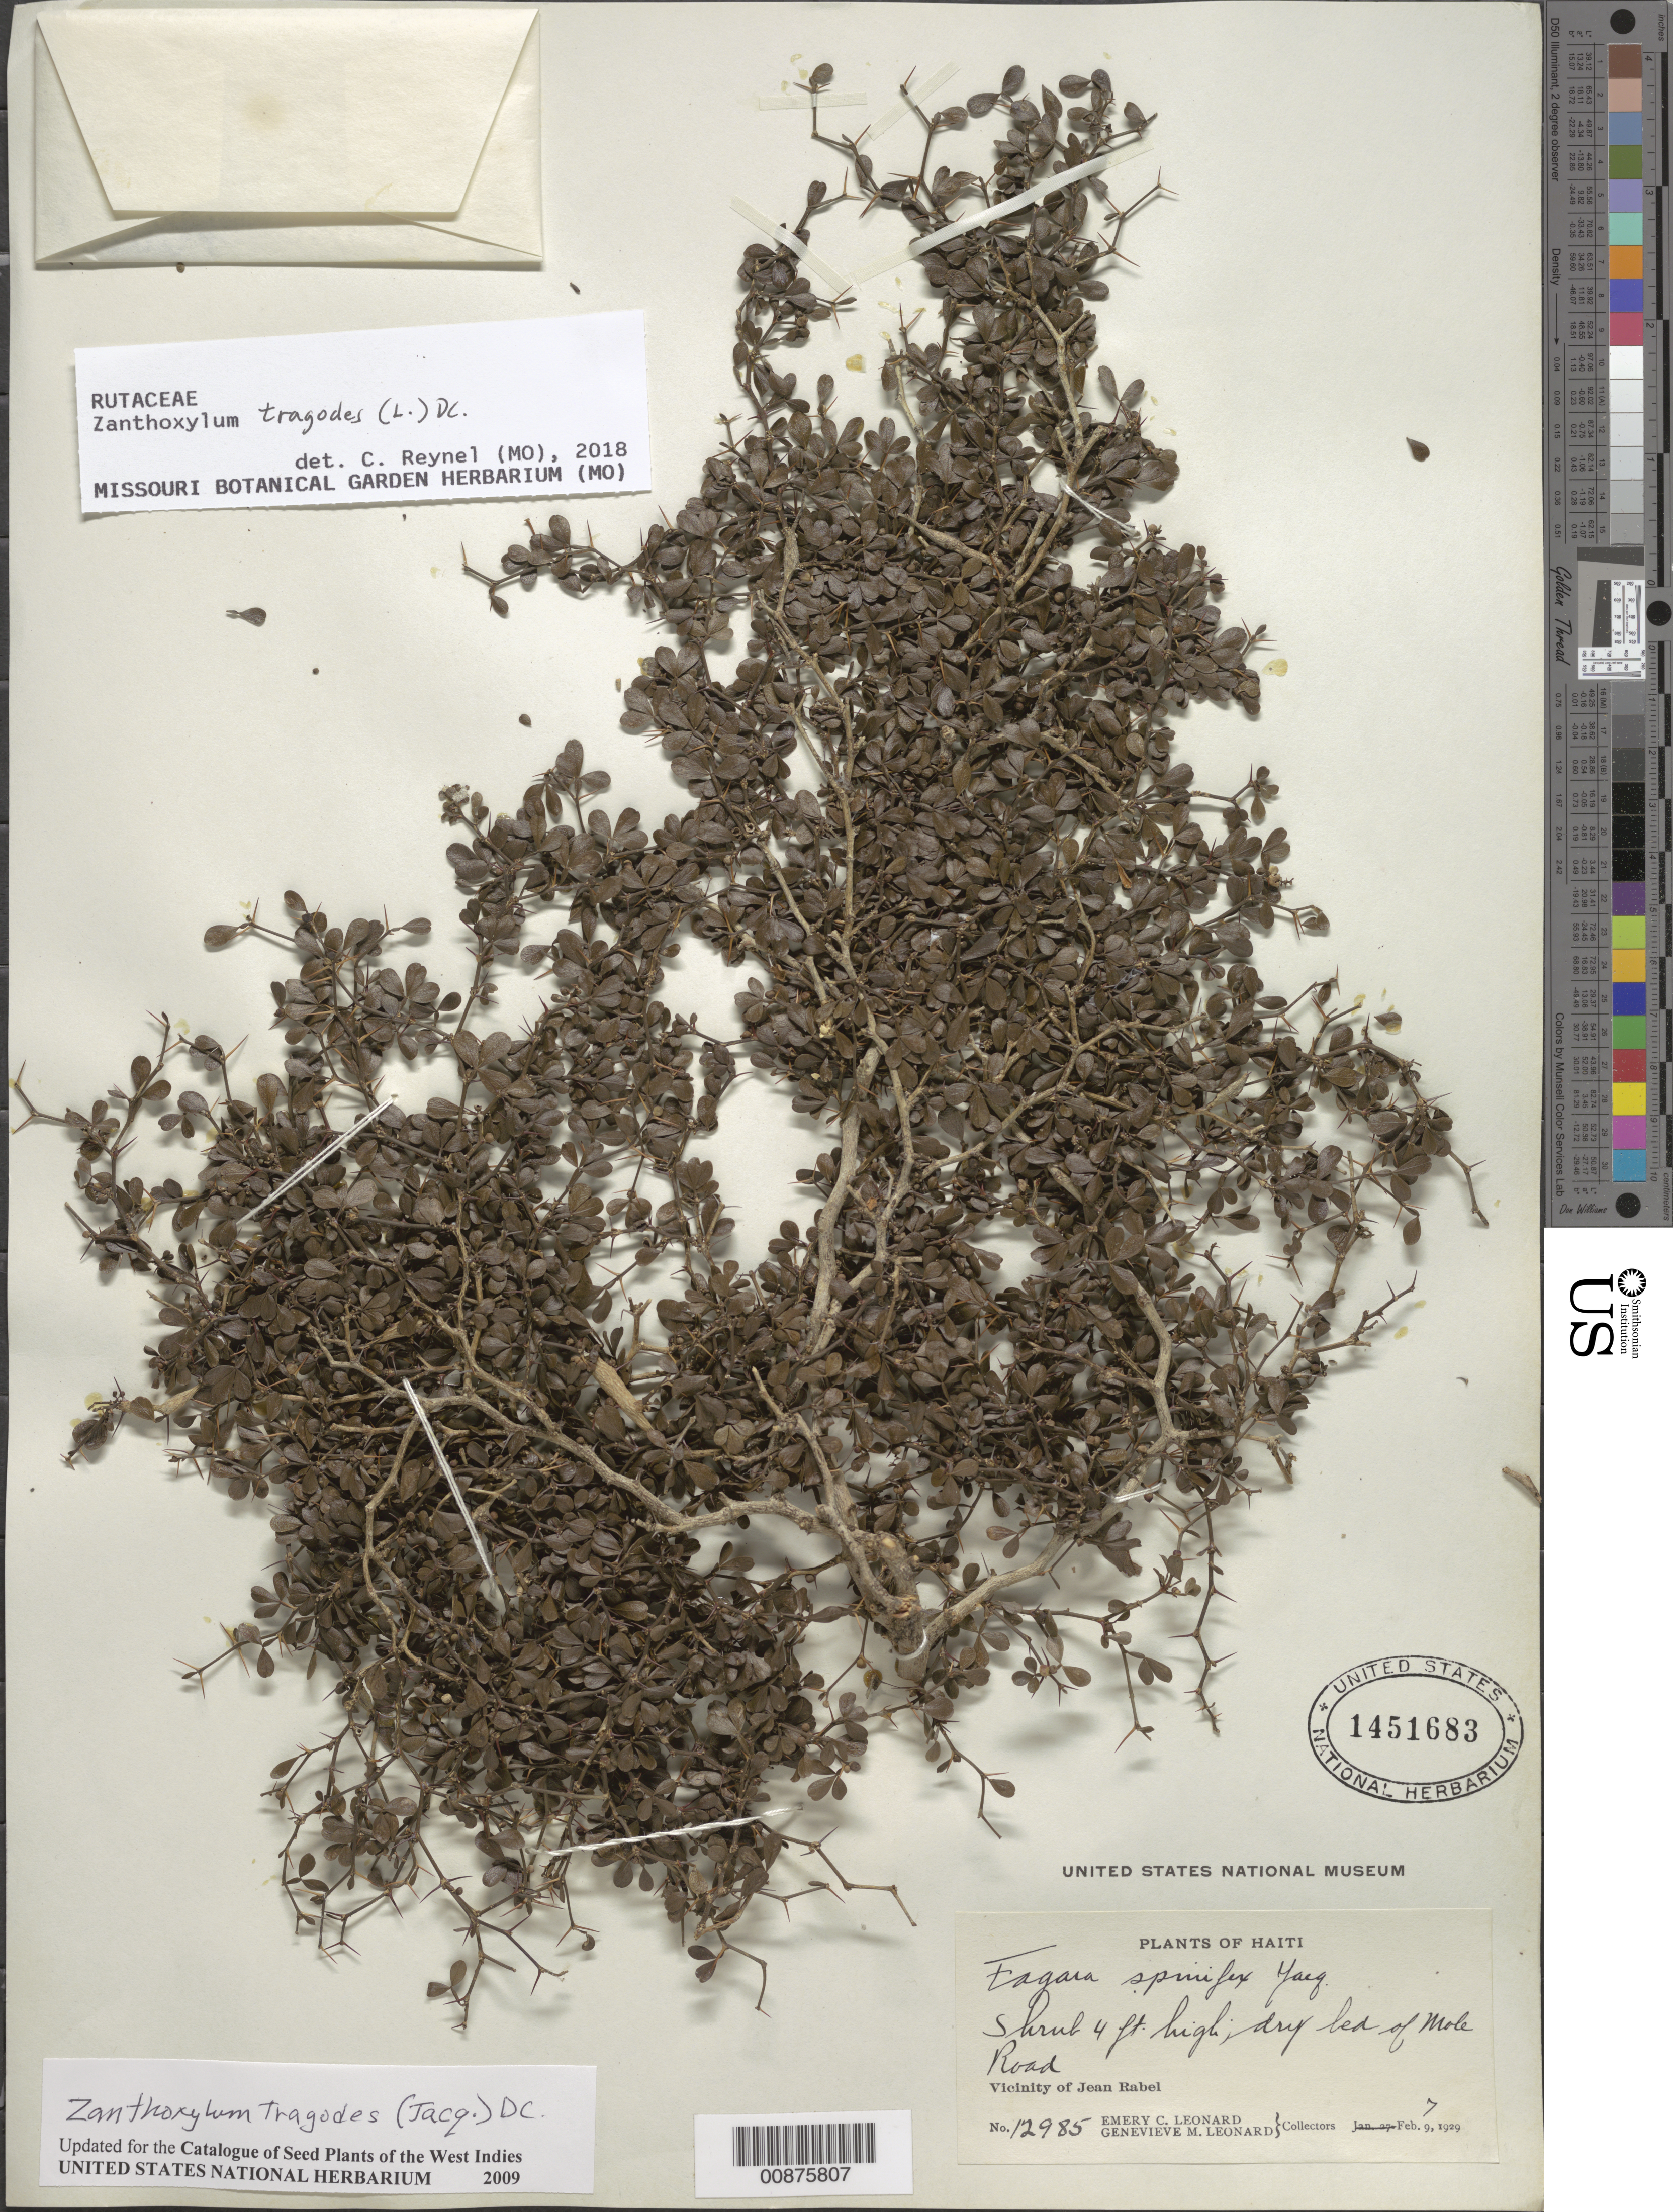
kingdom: Plantae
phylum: Tracheophyta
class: Magnoliopsida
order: Sapindales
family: Rutaceae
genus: Zanthoxylum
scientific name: Zanthoxylum tragodes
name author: (L.) DC.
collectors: E. C. Leonard & G. M. Leonard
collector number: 12985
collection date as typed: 07 Feb 1929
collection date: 1929-02-07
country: Haiti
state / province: Nord-Ouest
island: Hispaniola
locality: Vicinity of Jean Rabel, Mole Road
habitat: Dry bed of road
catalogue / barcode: US 1451683